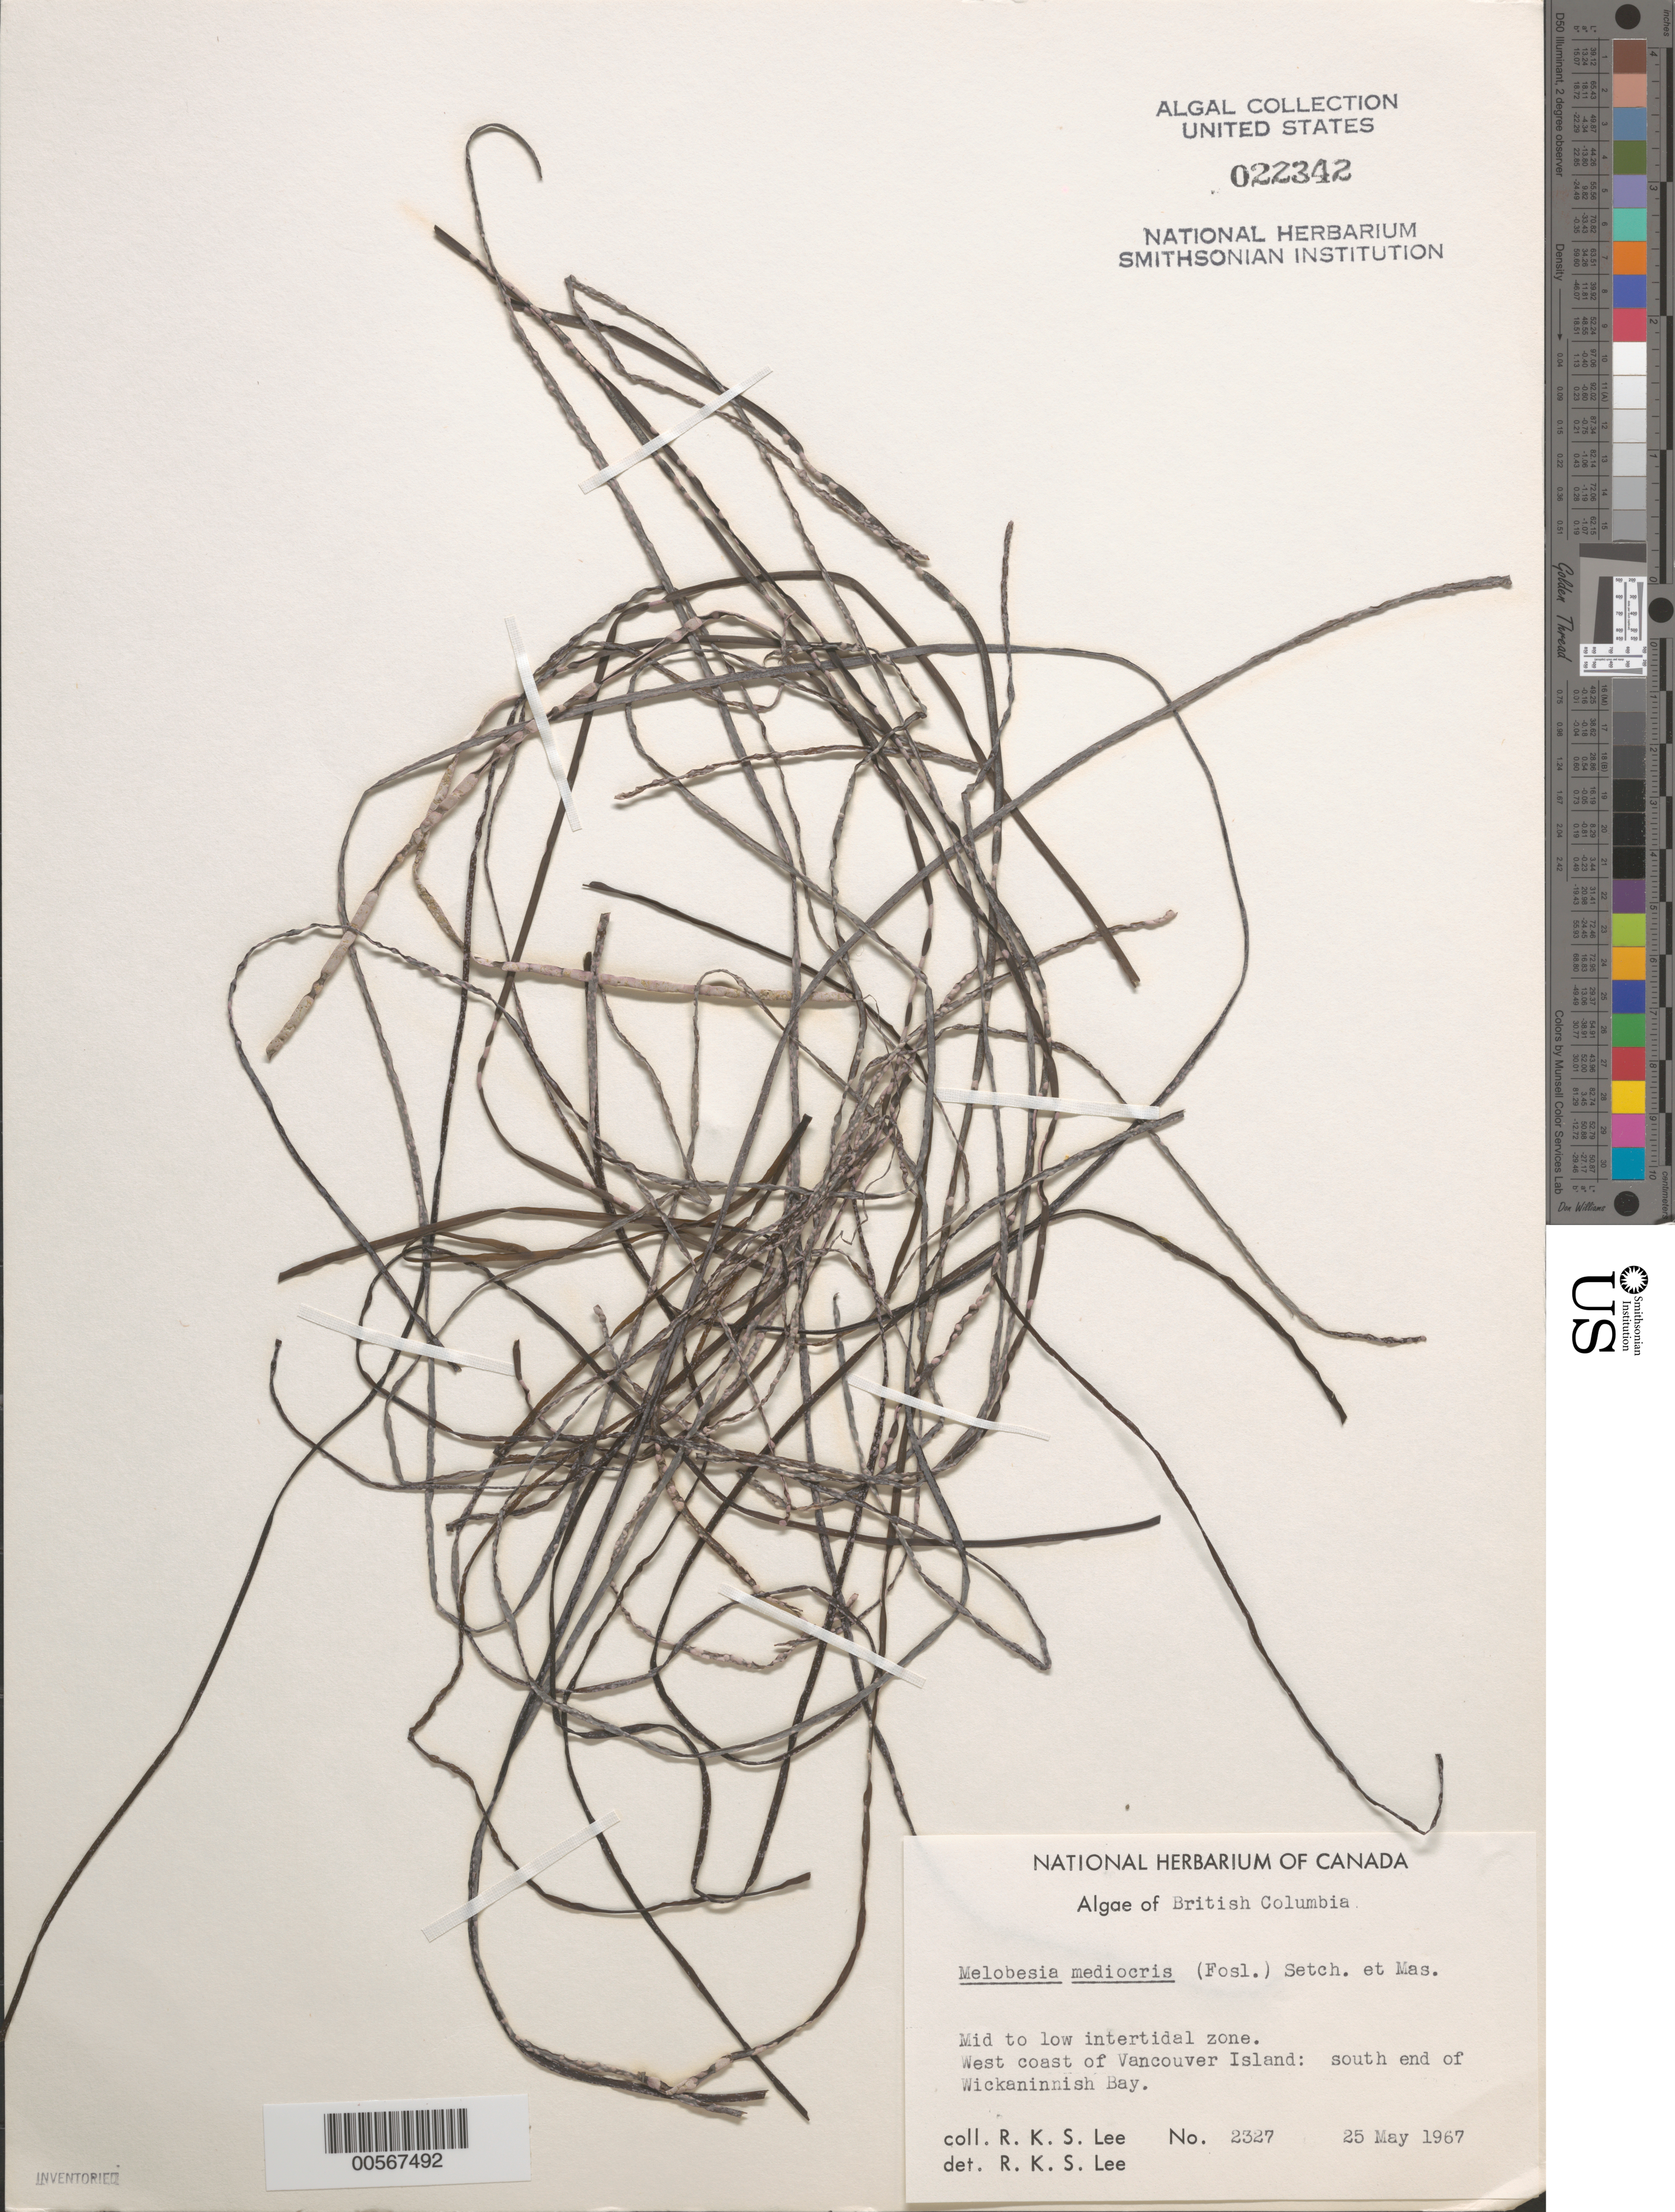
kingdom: Plantae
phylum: Rhodophyta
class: Florideophyceae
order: Corallinales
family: Hapalidiaceae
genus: Melobesia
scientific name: Melobesia mediocris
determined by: Lee, R. K. S.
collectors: R. Lee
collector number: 2327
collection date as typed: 25 May 1967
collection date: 1967-05-25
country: Canada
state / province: British Columbia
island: Vancouver Island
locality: Wickaninnish Bay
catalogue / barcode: US 22342